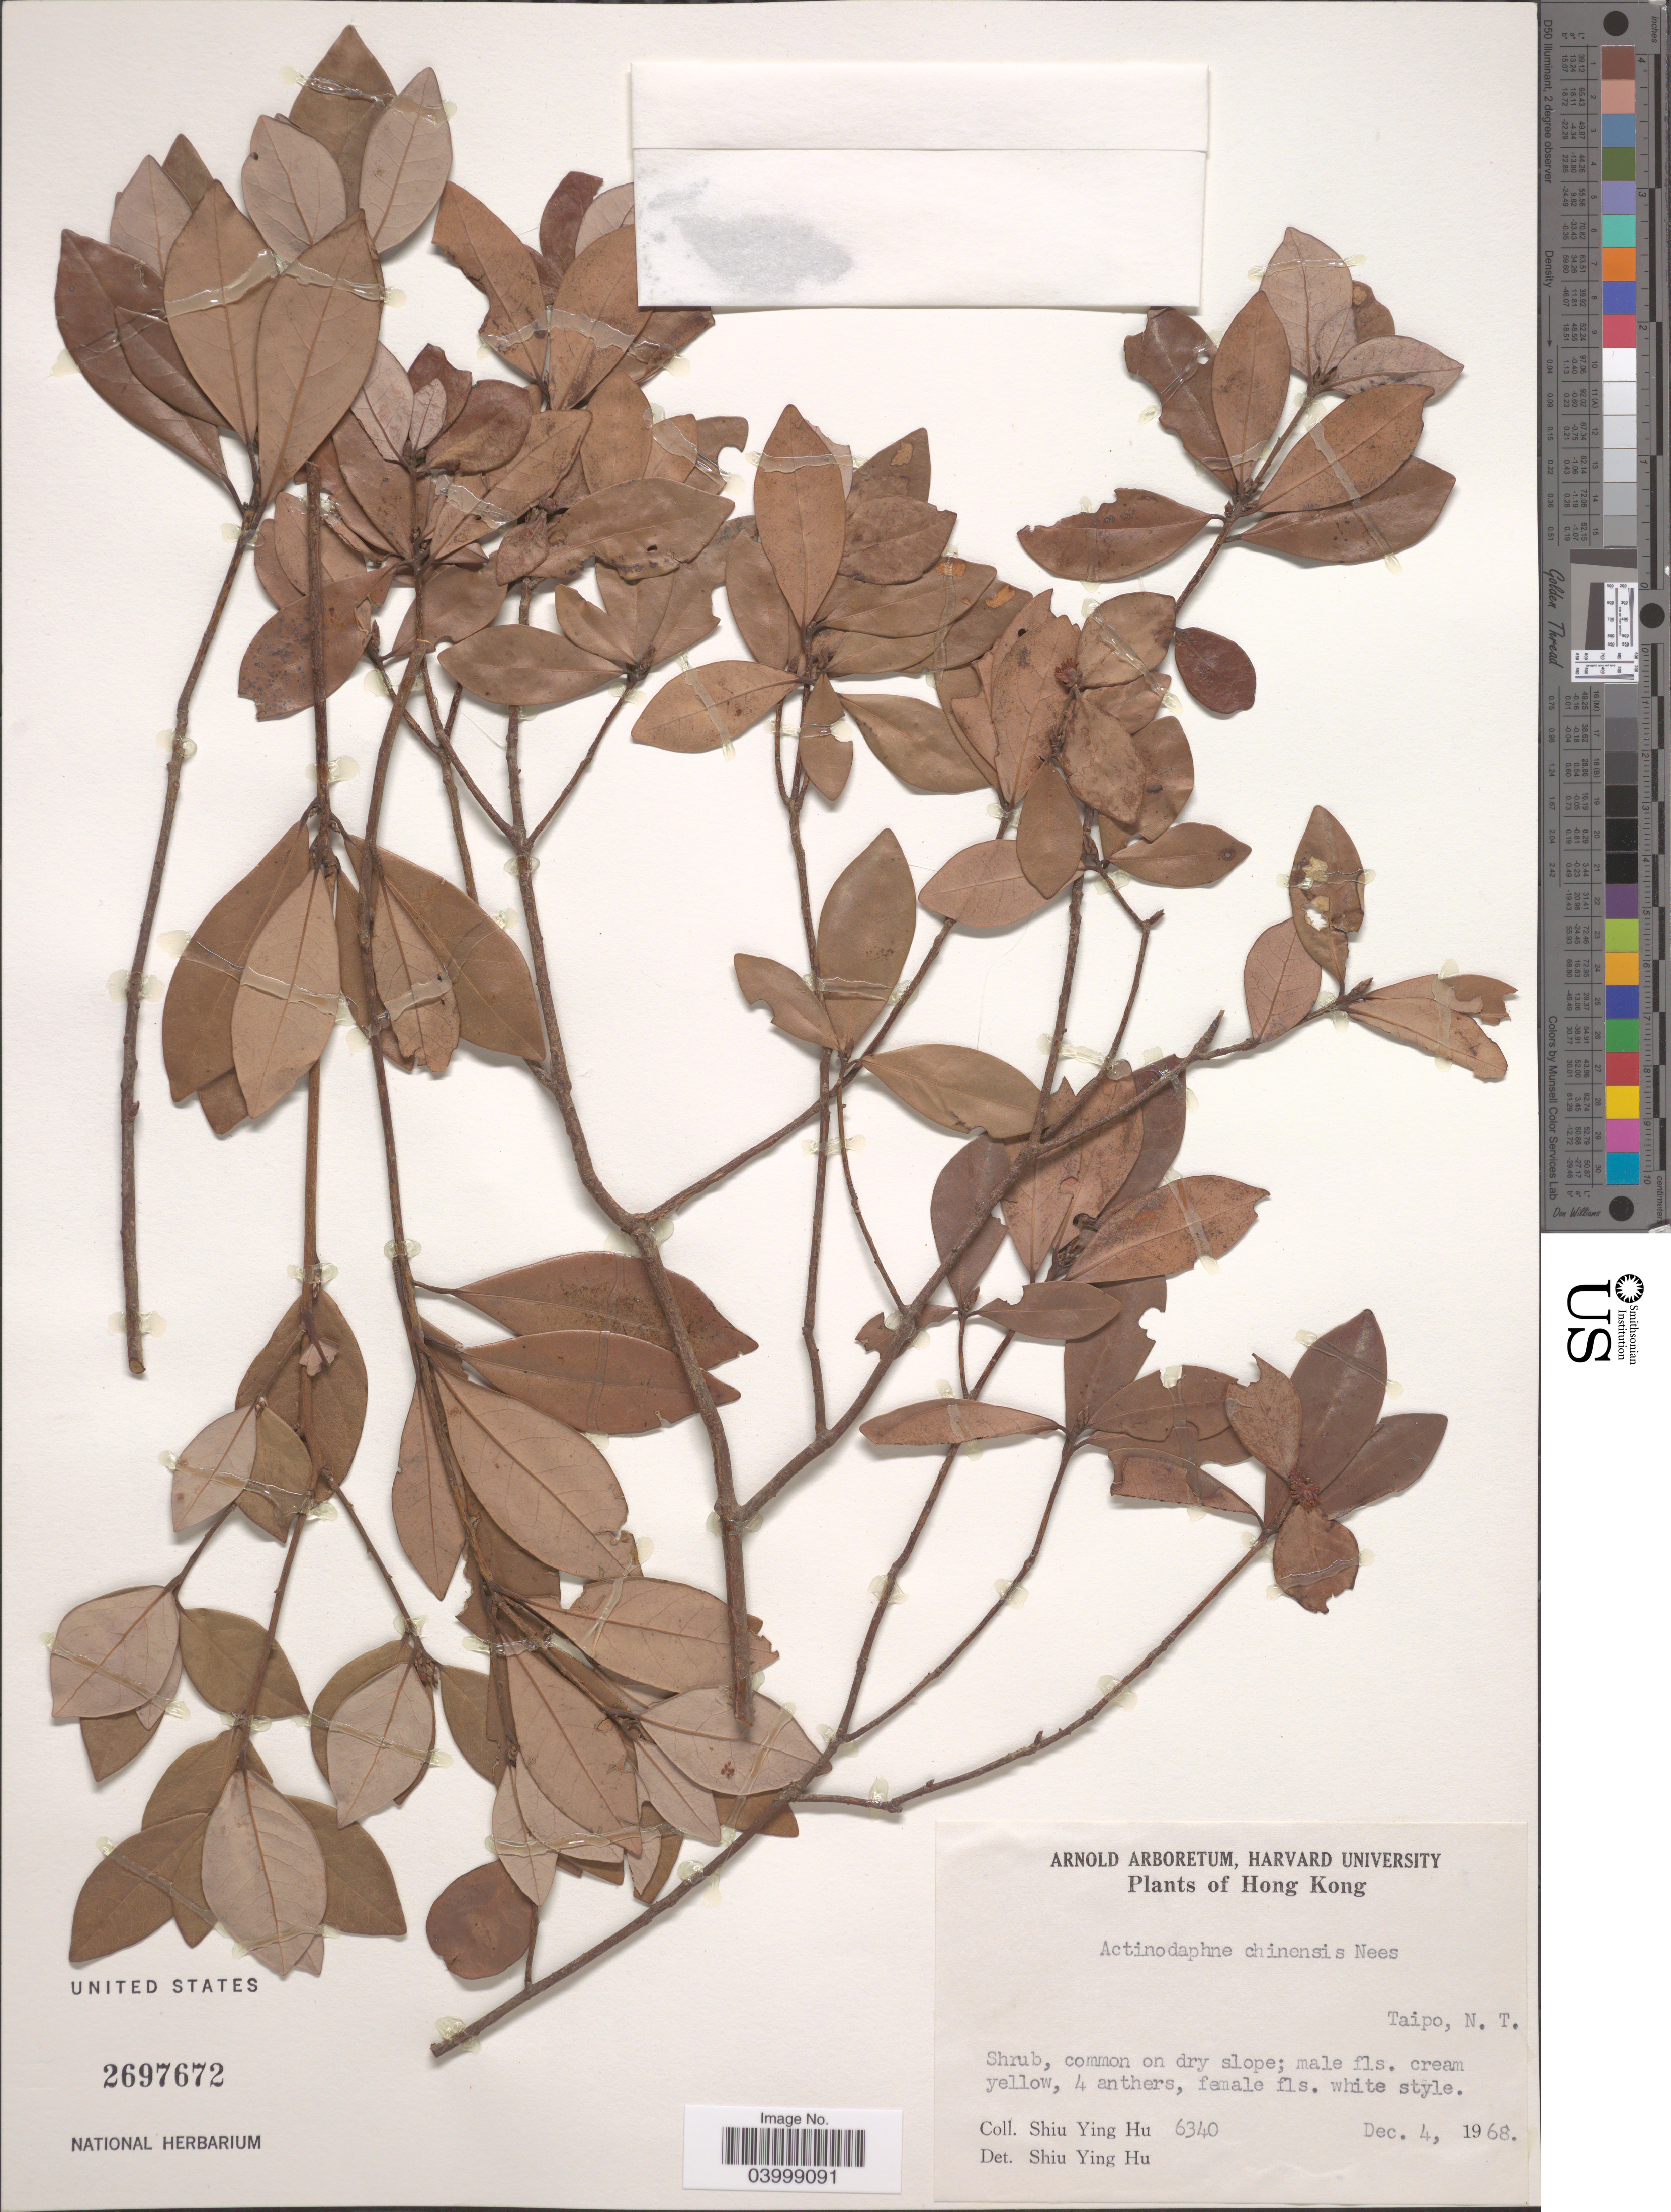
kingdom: Plantae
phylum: Tracheophyta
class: Magnoliopsida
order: Laurales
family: Lauraceae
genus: Actinodaphne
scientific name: Actinodaphne chinensis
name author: Nees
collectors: S. Y. Hu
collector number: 6340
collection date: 1968-12-04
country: China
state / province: Hong Kong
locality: Taipo, N. T.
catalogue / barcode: US 2697672